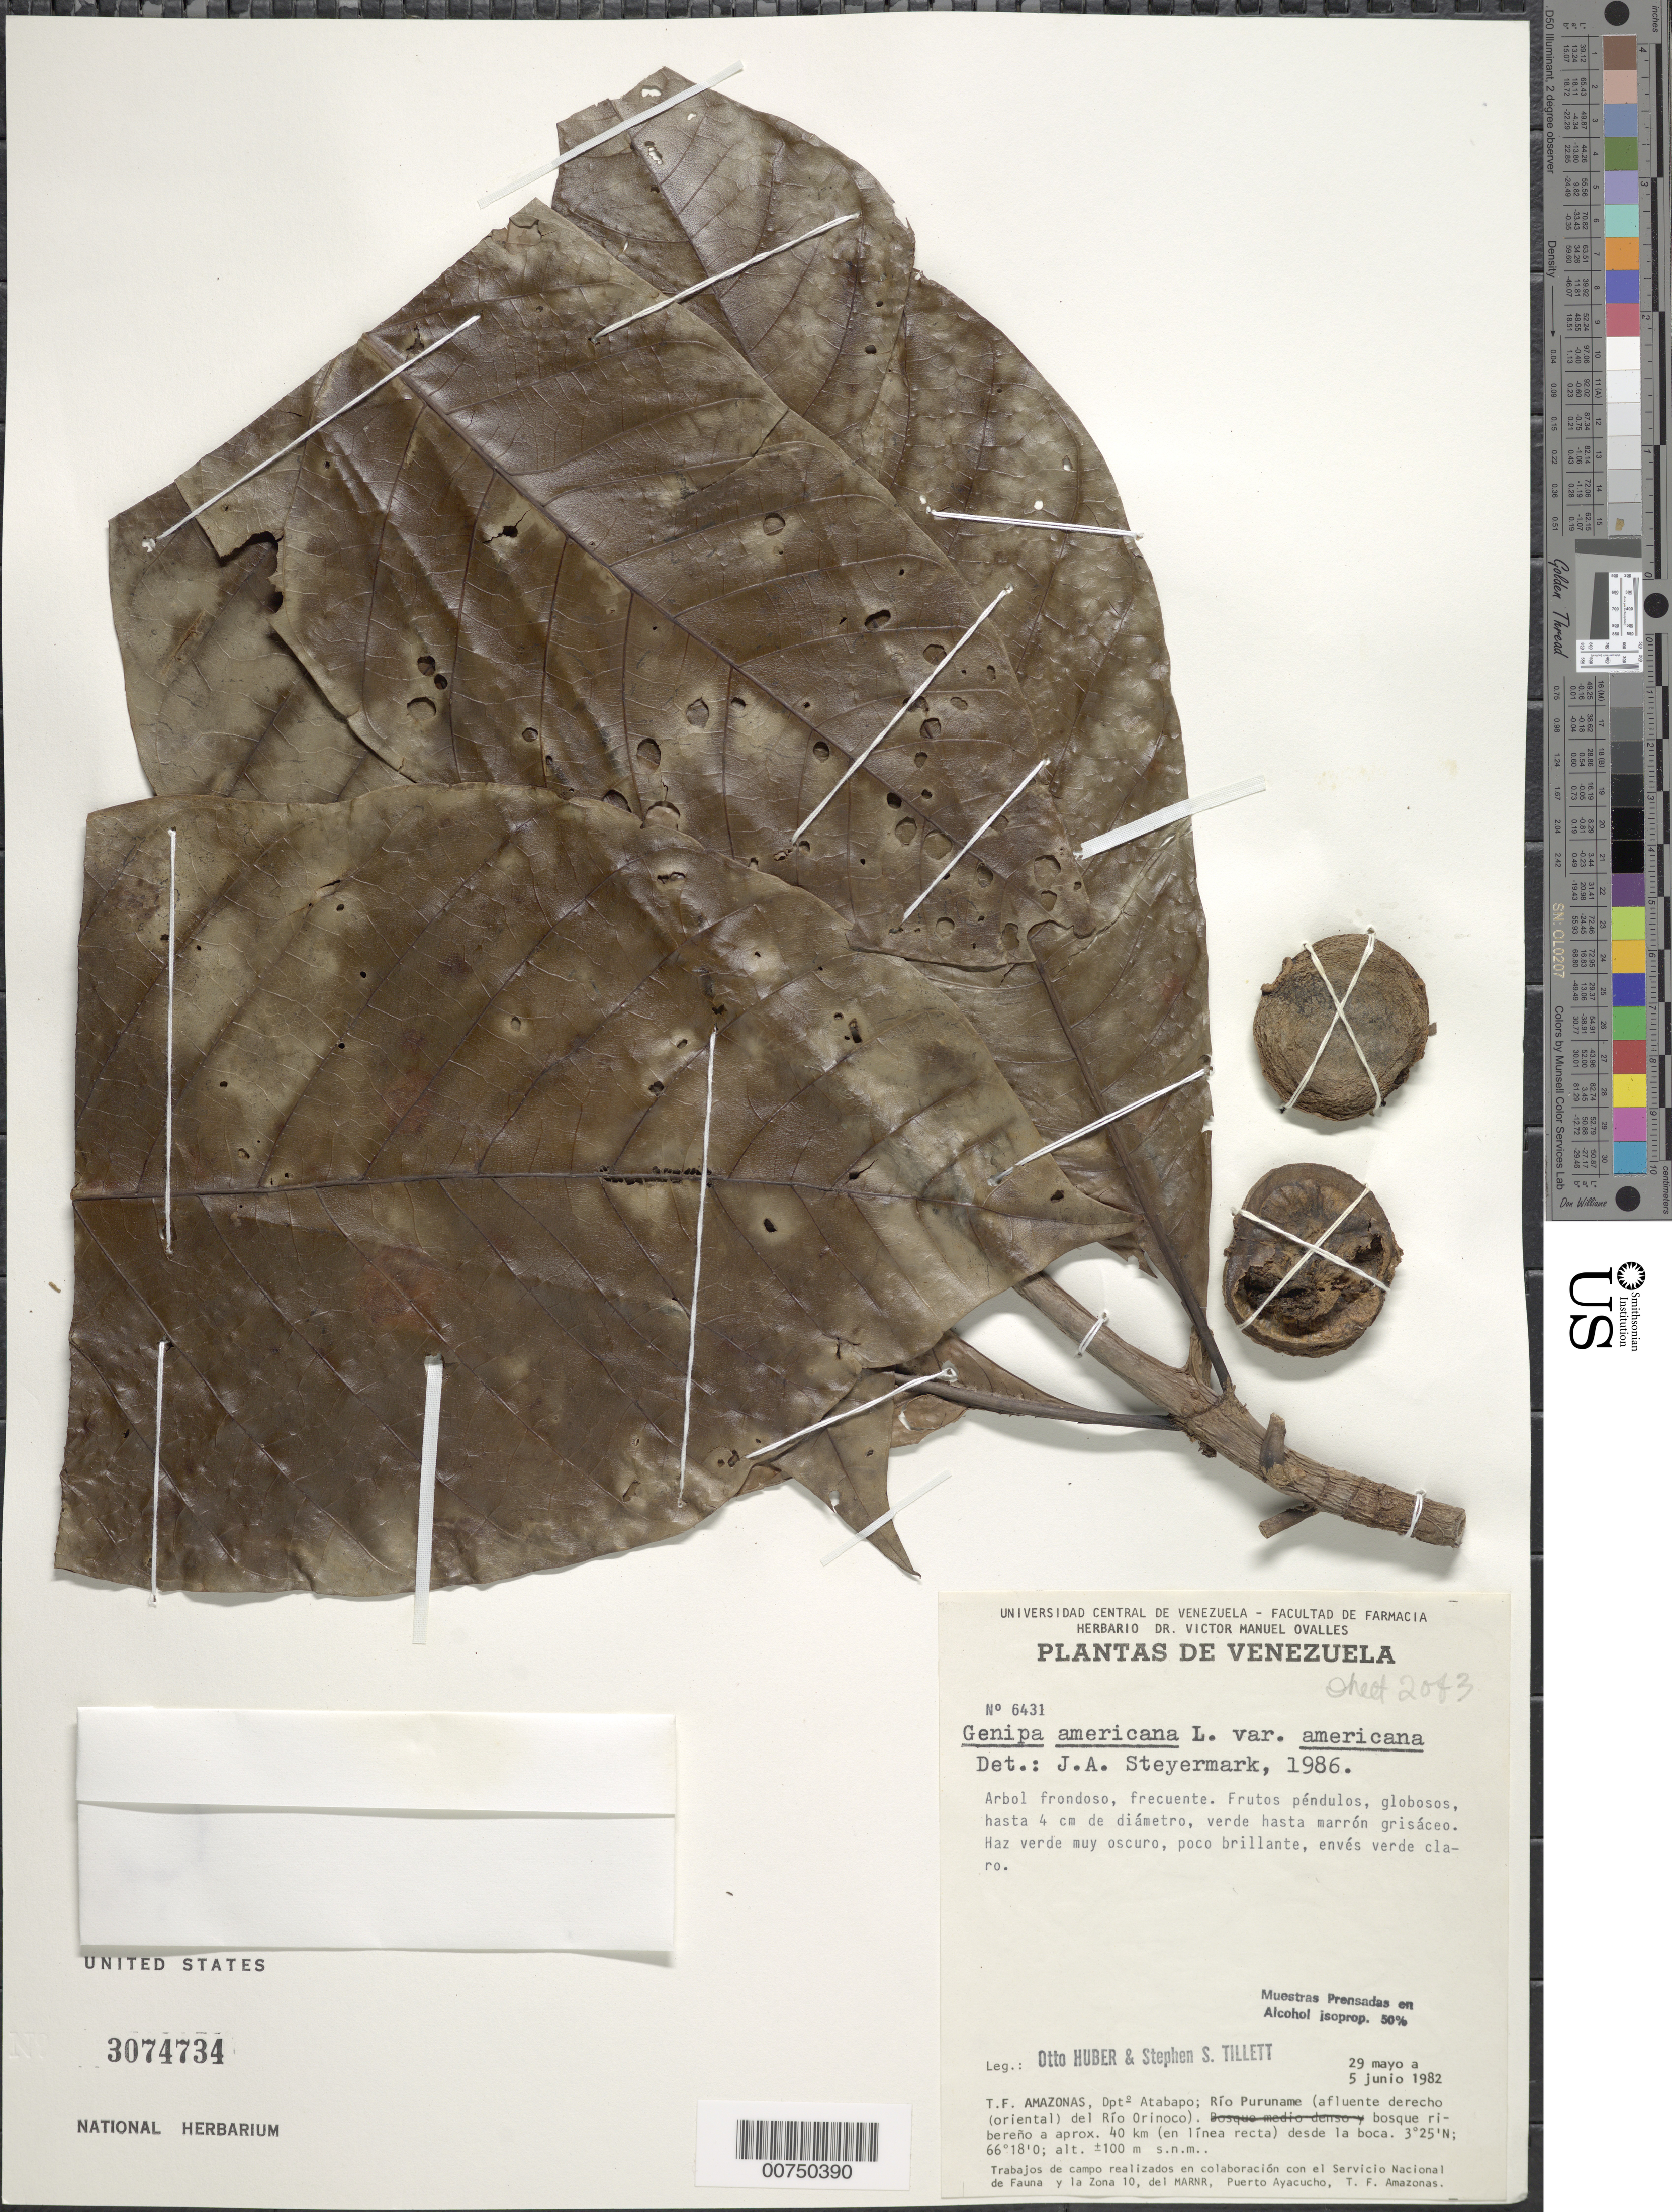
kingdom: Plantae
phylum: Tracheophyta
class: Magnoliopsida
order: Gentianales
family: Rubiaceae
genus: Genipa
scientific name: Genipa americana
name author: L.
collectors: O. Huber & S. S. Tillett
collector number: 6431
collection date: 1982-05-29/1982-06-05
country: Venezuela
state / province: Amazonas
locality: T. F. Amazonas, Dpto. Atabapo; Rio Puruname (afluente derecho (oriental) del Rio Orinoco) Bosque ribereno a aprox. 40 km (en linea recta) desde la boca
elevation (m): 100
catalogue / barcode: US 3074734